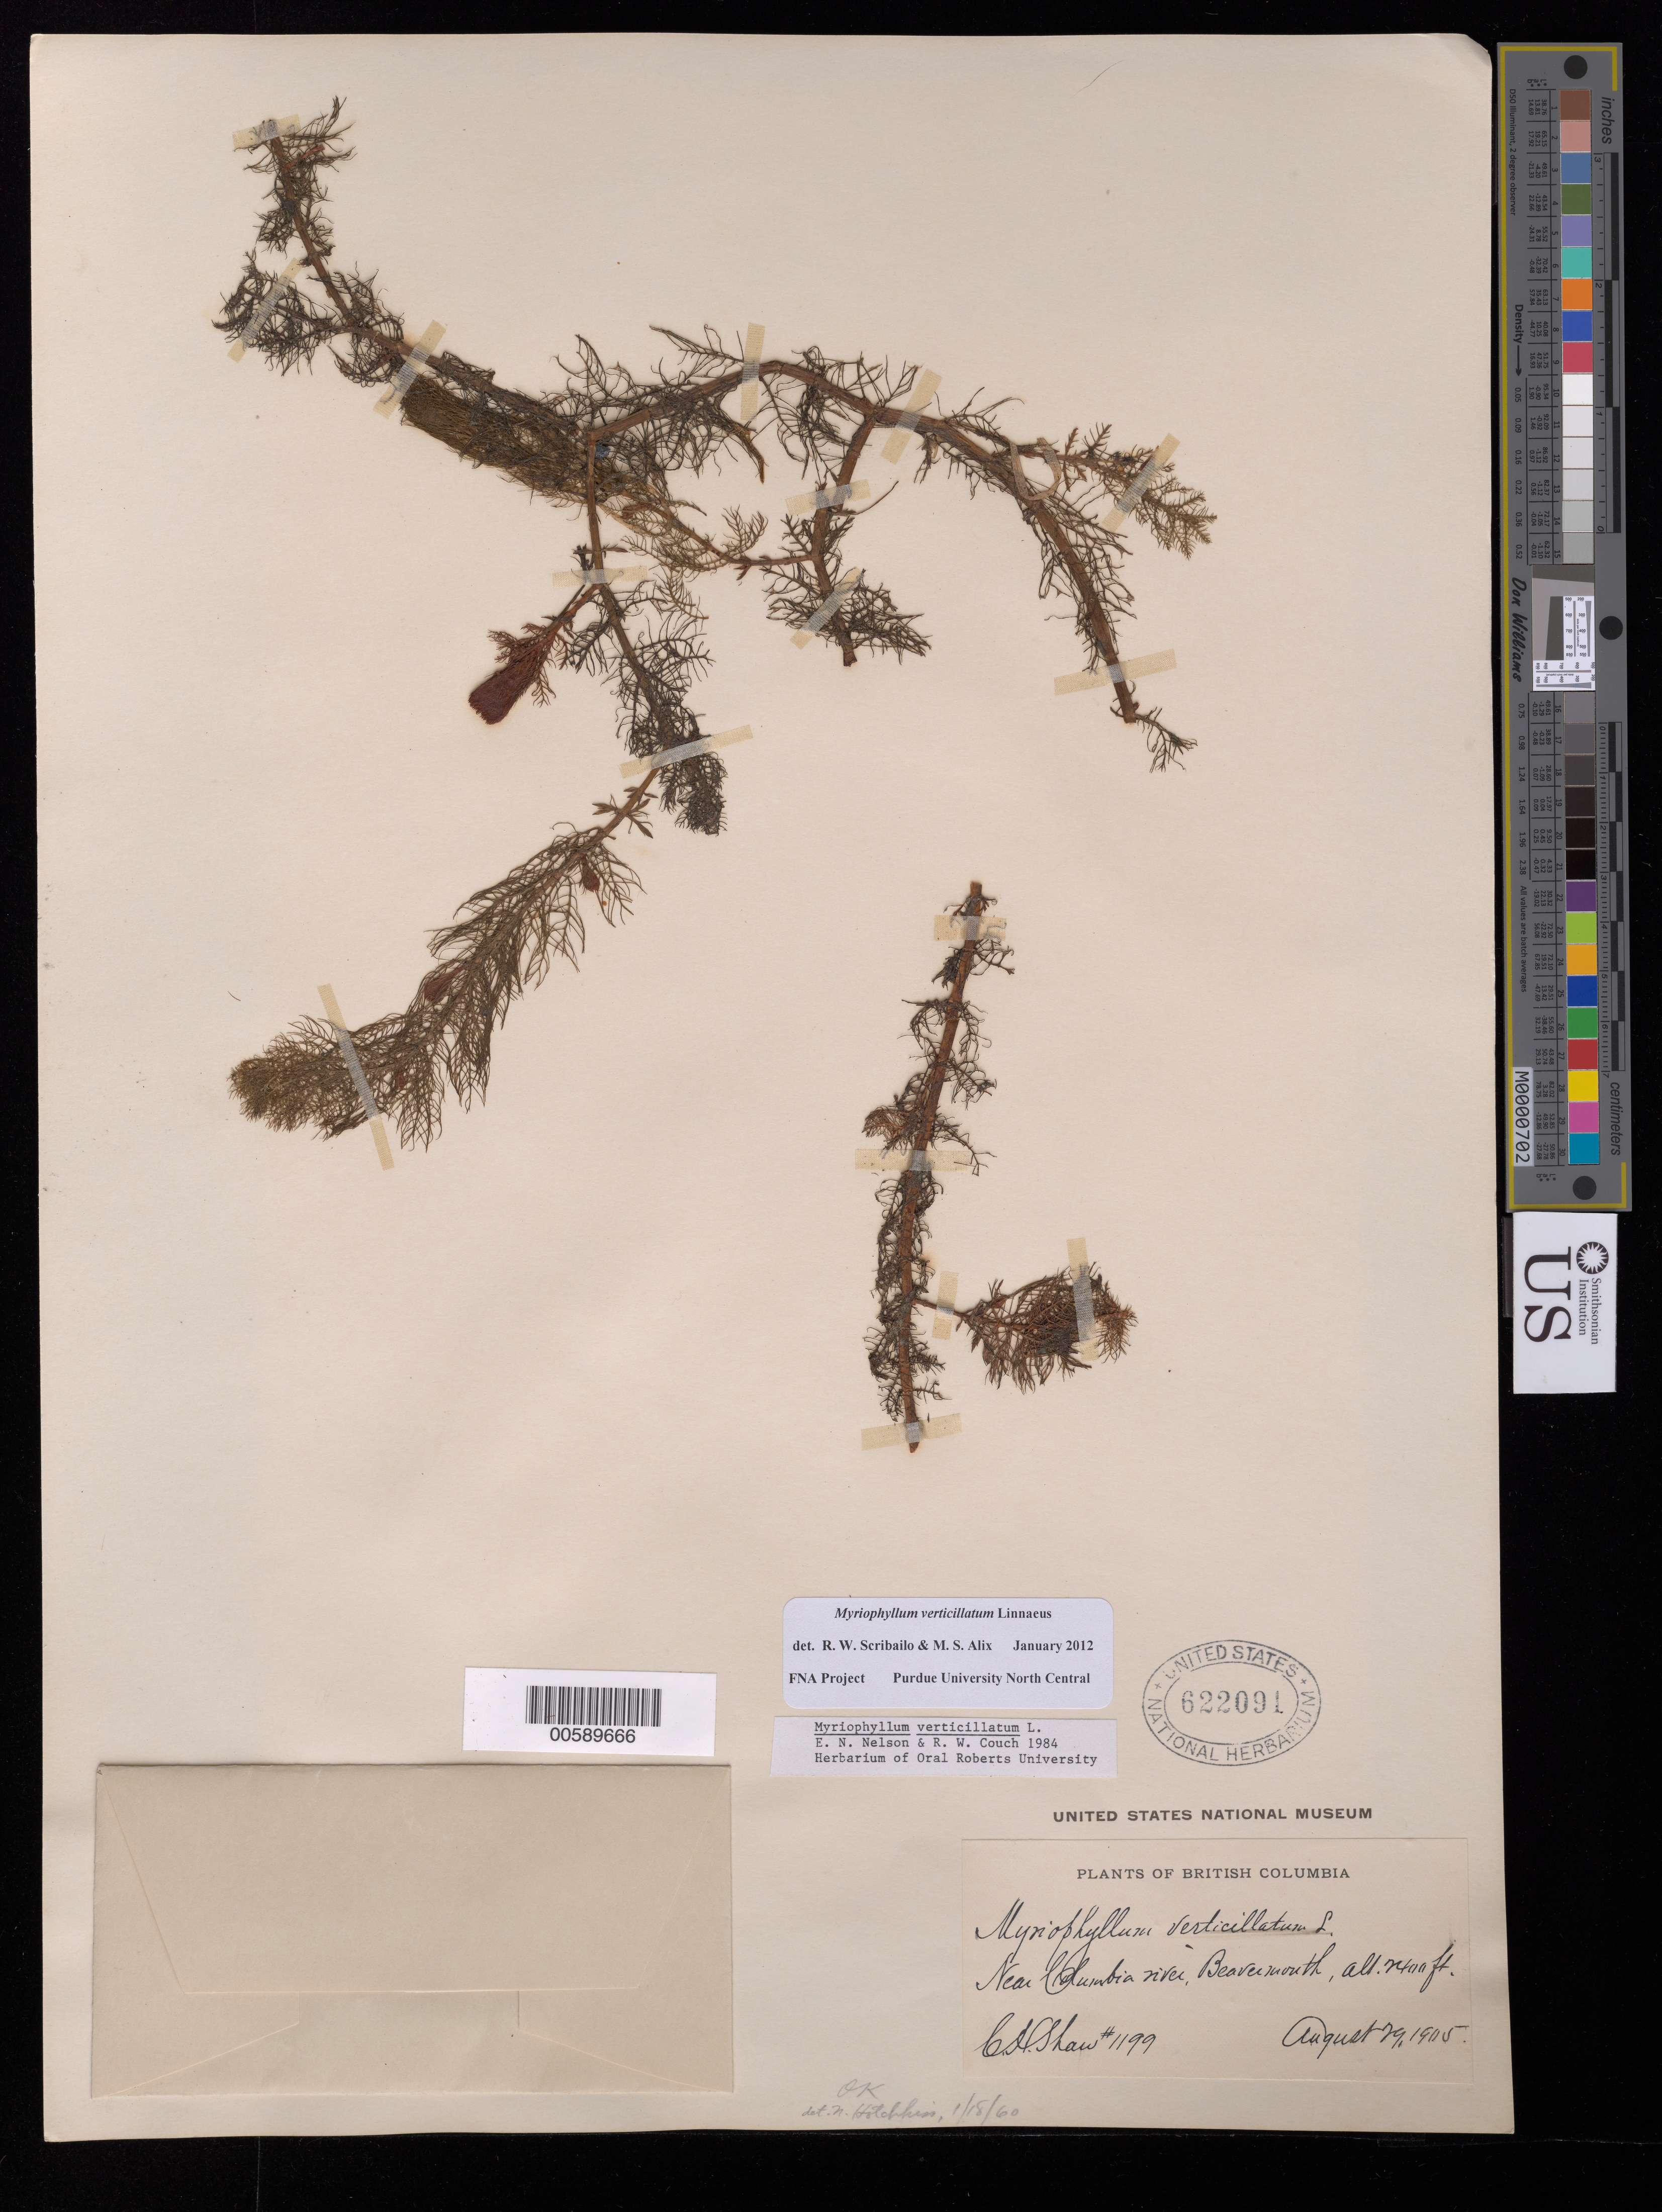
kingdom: Plantae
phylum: Tracheophyta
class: Magnoliopsida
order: Saxifragales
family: Haloragaceae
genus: Myriophyllum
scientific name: Myriophyllum verticillatum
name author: L.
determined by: Scribailo, R. W.; Alix, M. S.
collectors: C. H. Shaw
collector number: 1199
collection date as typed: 29 Aug 1905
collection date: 1905-08-29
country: Canada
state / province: British Columbia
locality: Near Columbia River, Beavermouth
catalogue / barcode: US 622091